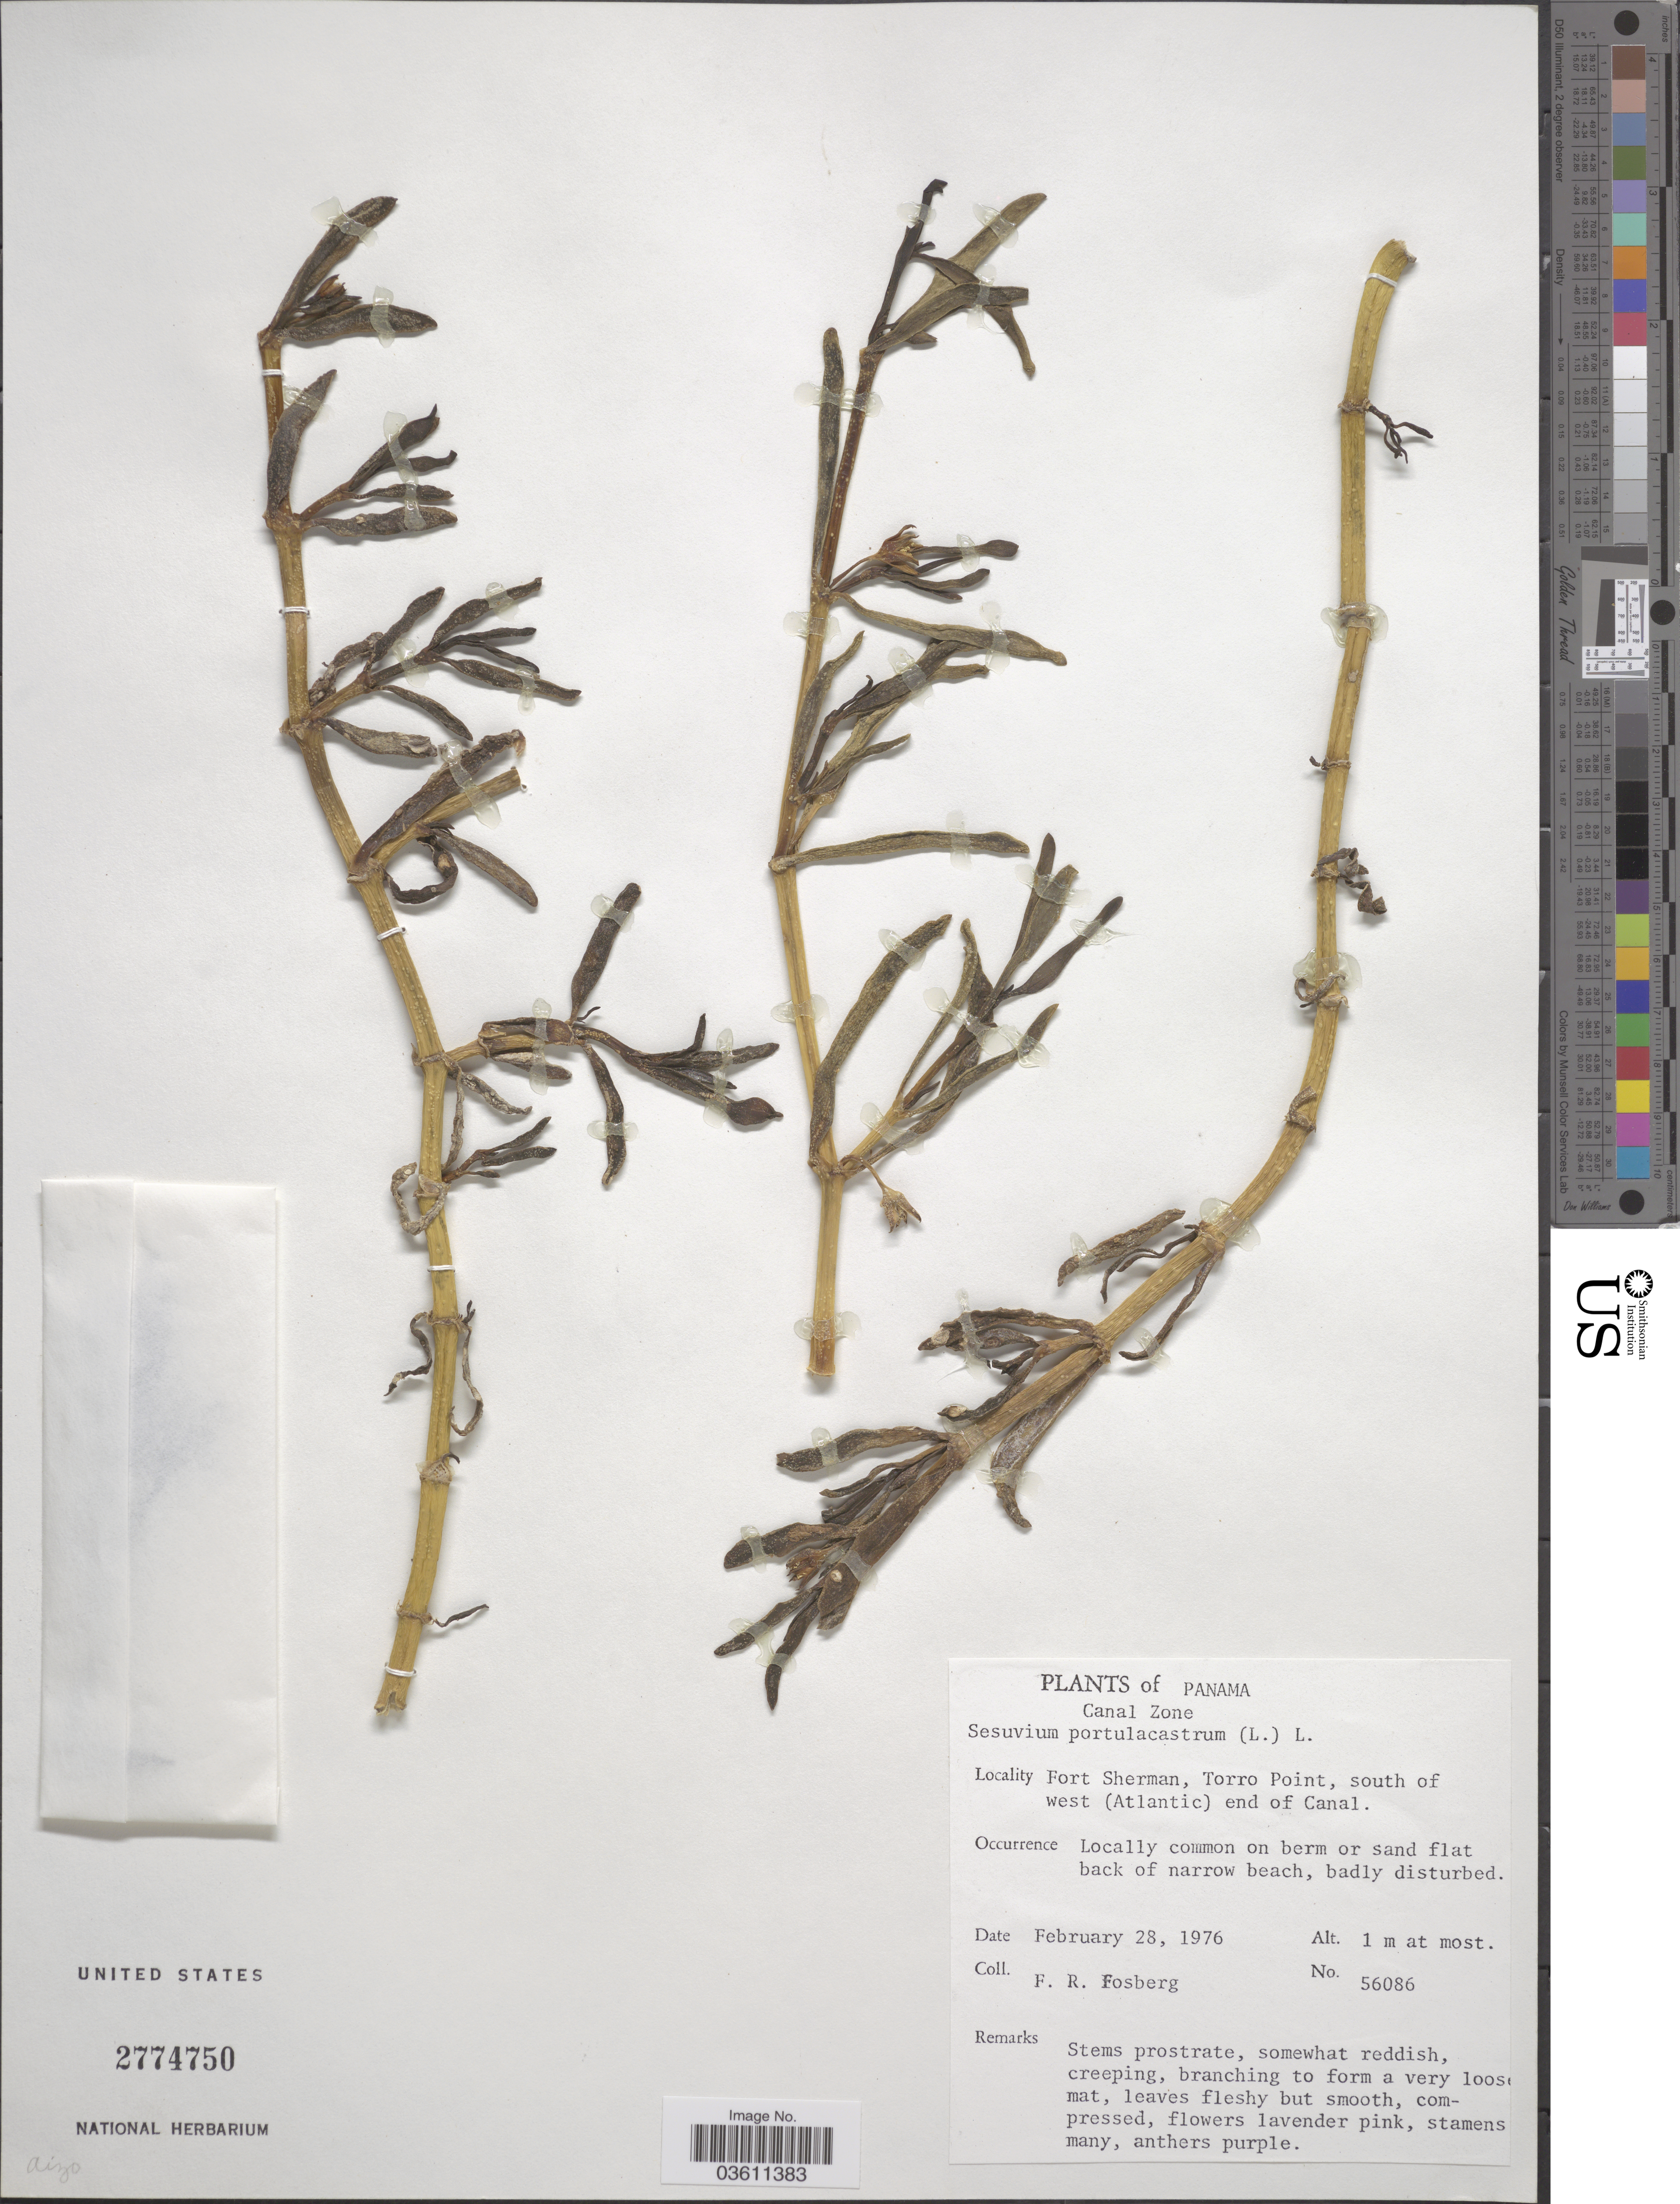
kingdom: Plantae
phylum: Tracheophyta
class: Magnoliopsida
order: Caryophyllales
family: Aizoaceae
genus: Sesuvium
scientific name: Sesuvium portulacastrum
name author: (L.) L.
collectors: F. R. Fosberg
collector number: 56086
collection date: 1976-02-28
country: Panama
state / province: Colón / Panamá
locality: Canal Zone. Fort Sherman, Torro Point, south of west (Atlantic) end of Canal.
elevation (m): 1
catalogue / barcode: US 2774750